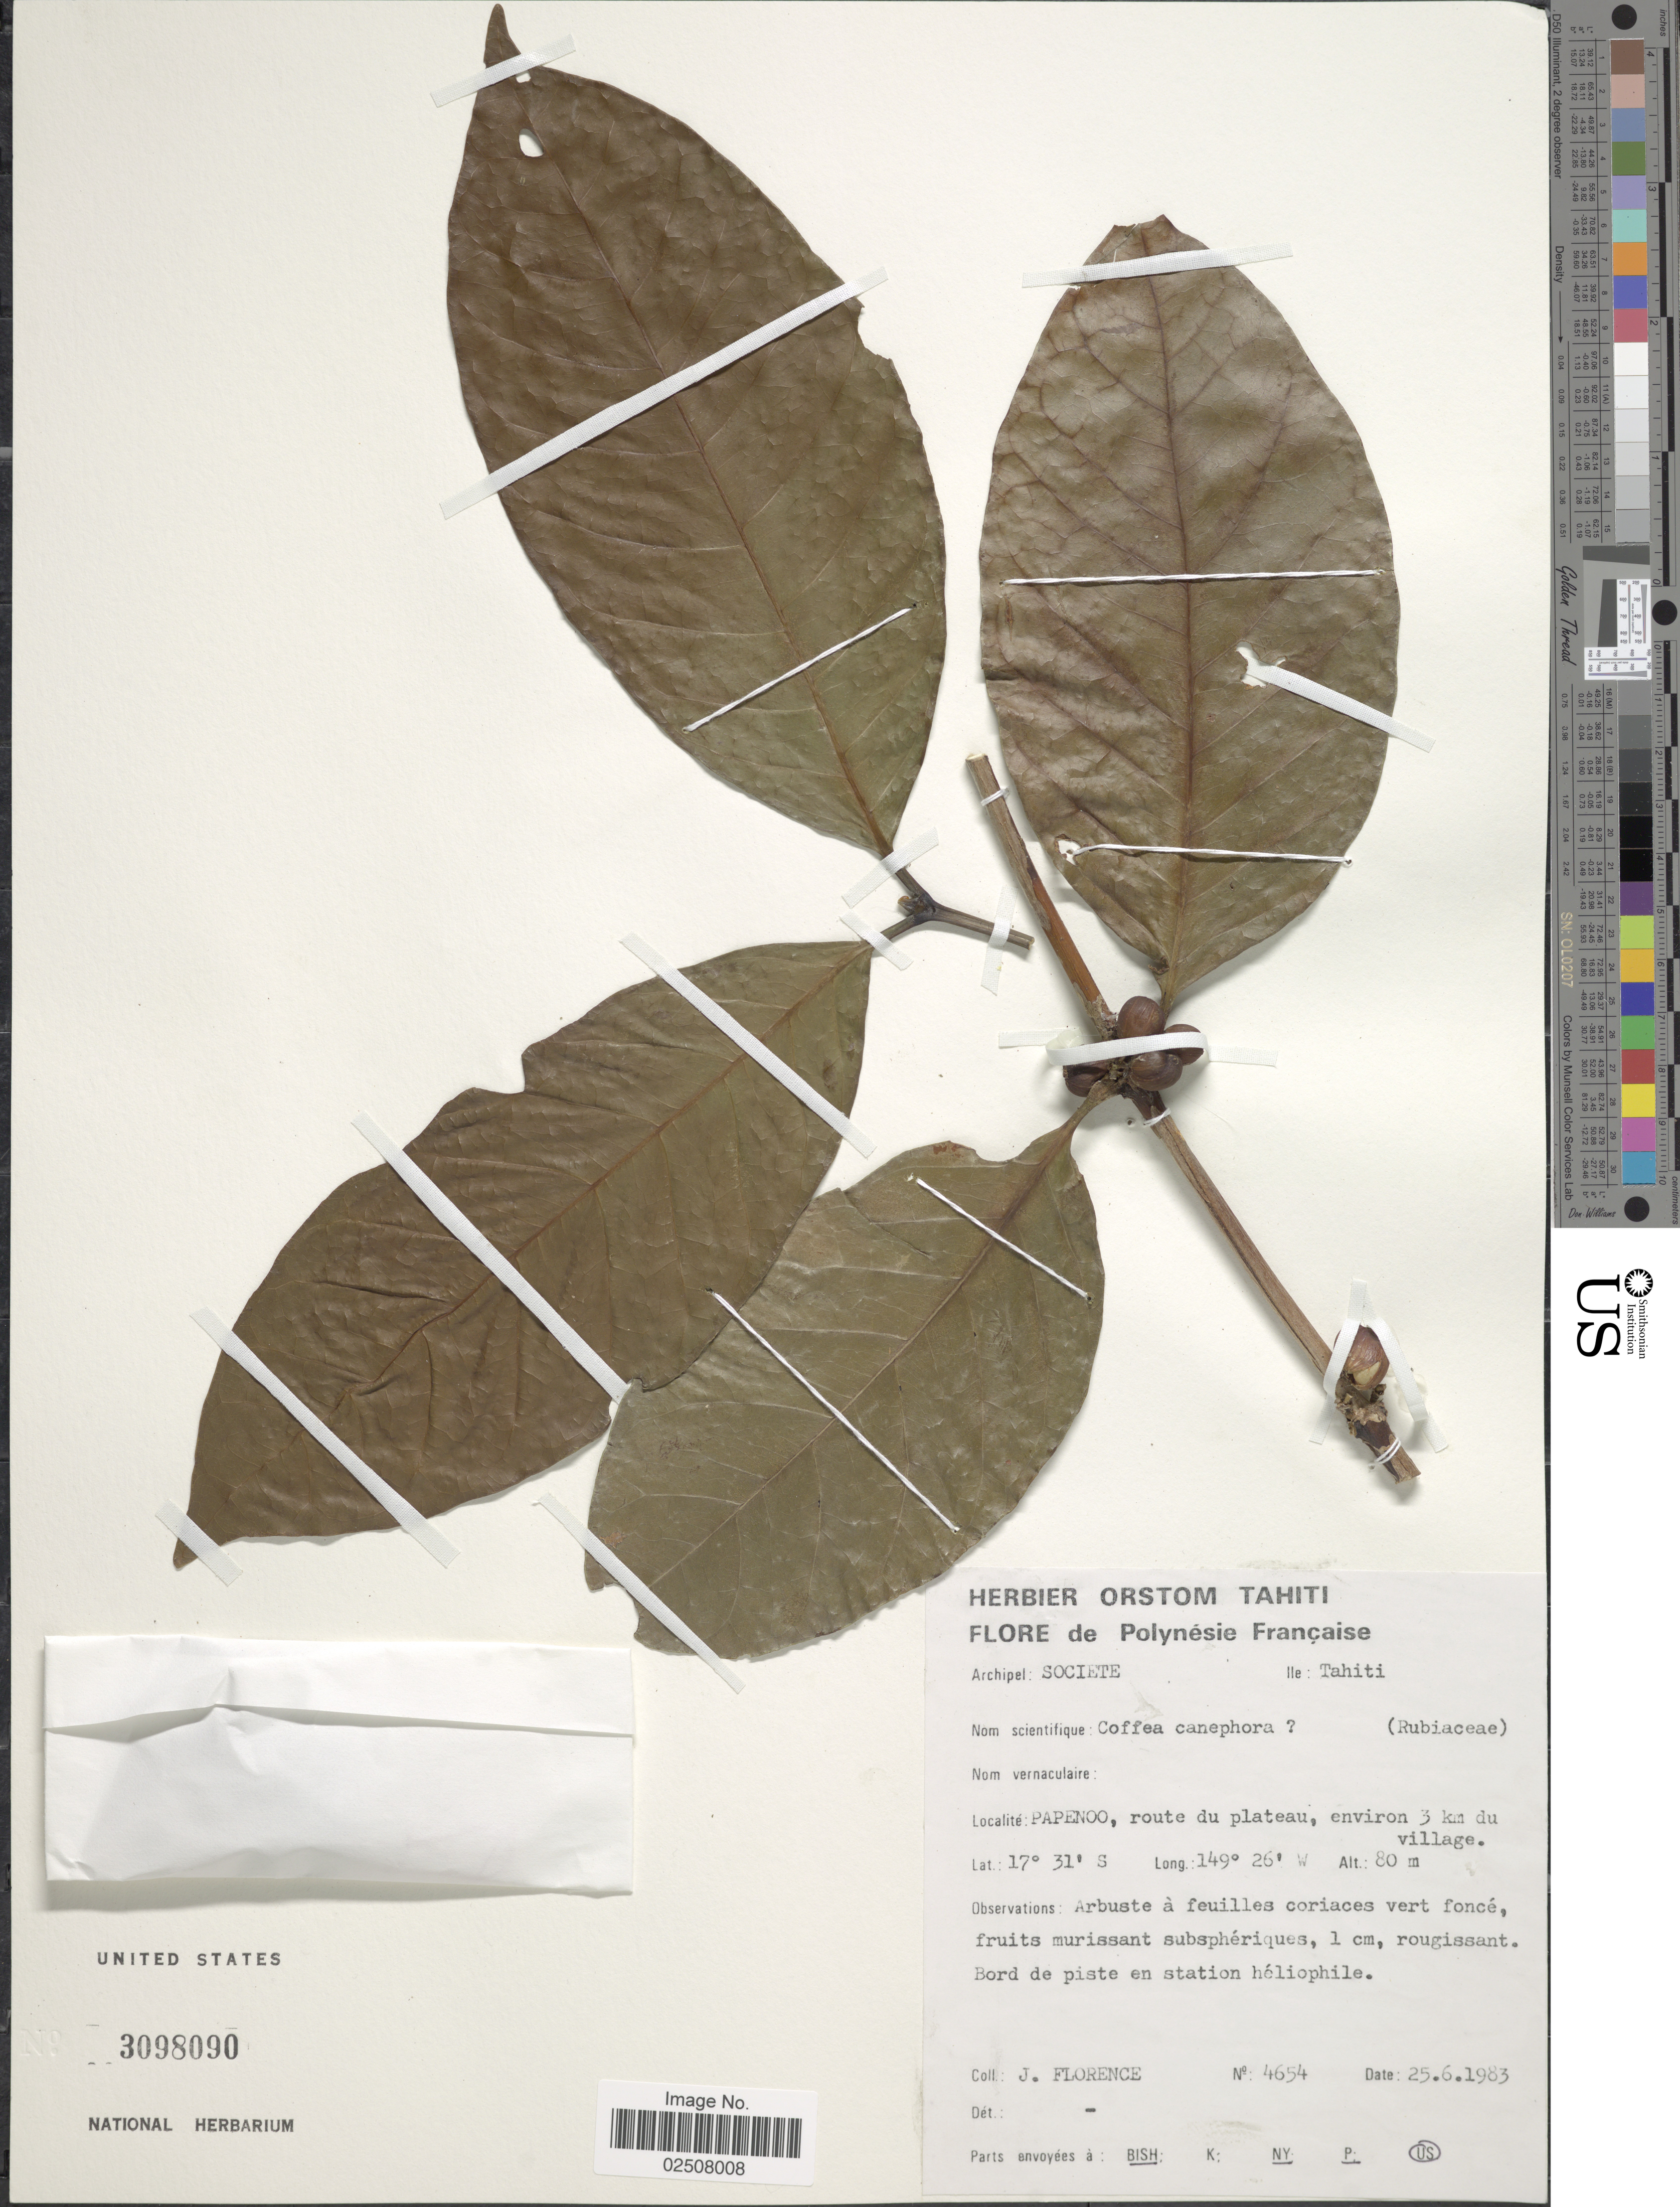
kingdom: Plantae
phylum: Tracheophyta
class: Magnoliopsida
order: Gentianales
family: Rubiaceae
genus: Coffea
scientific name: Coffea canephora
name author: Pierre ex A. Cunn.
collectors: J. Florence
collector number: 4654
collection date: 1983-06-25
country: French Polynesia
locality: Archipel: Societe, Ile: Tahiti, Papenoo, route du plateau, environ 3 km du village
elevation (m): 80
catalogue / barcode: US 3098090